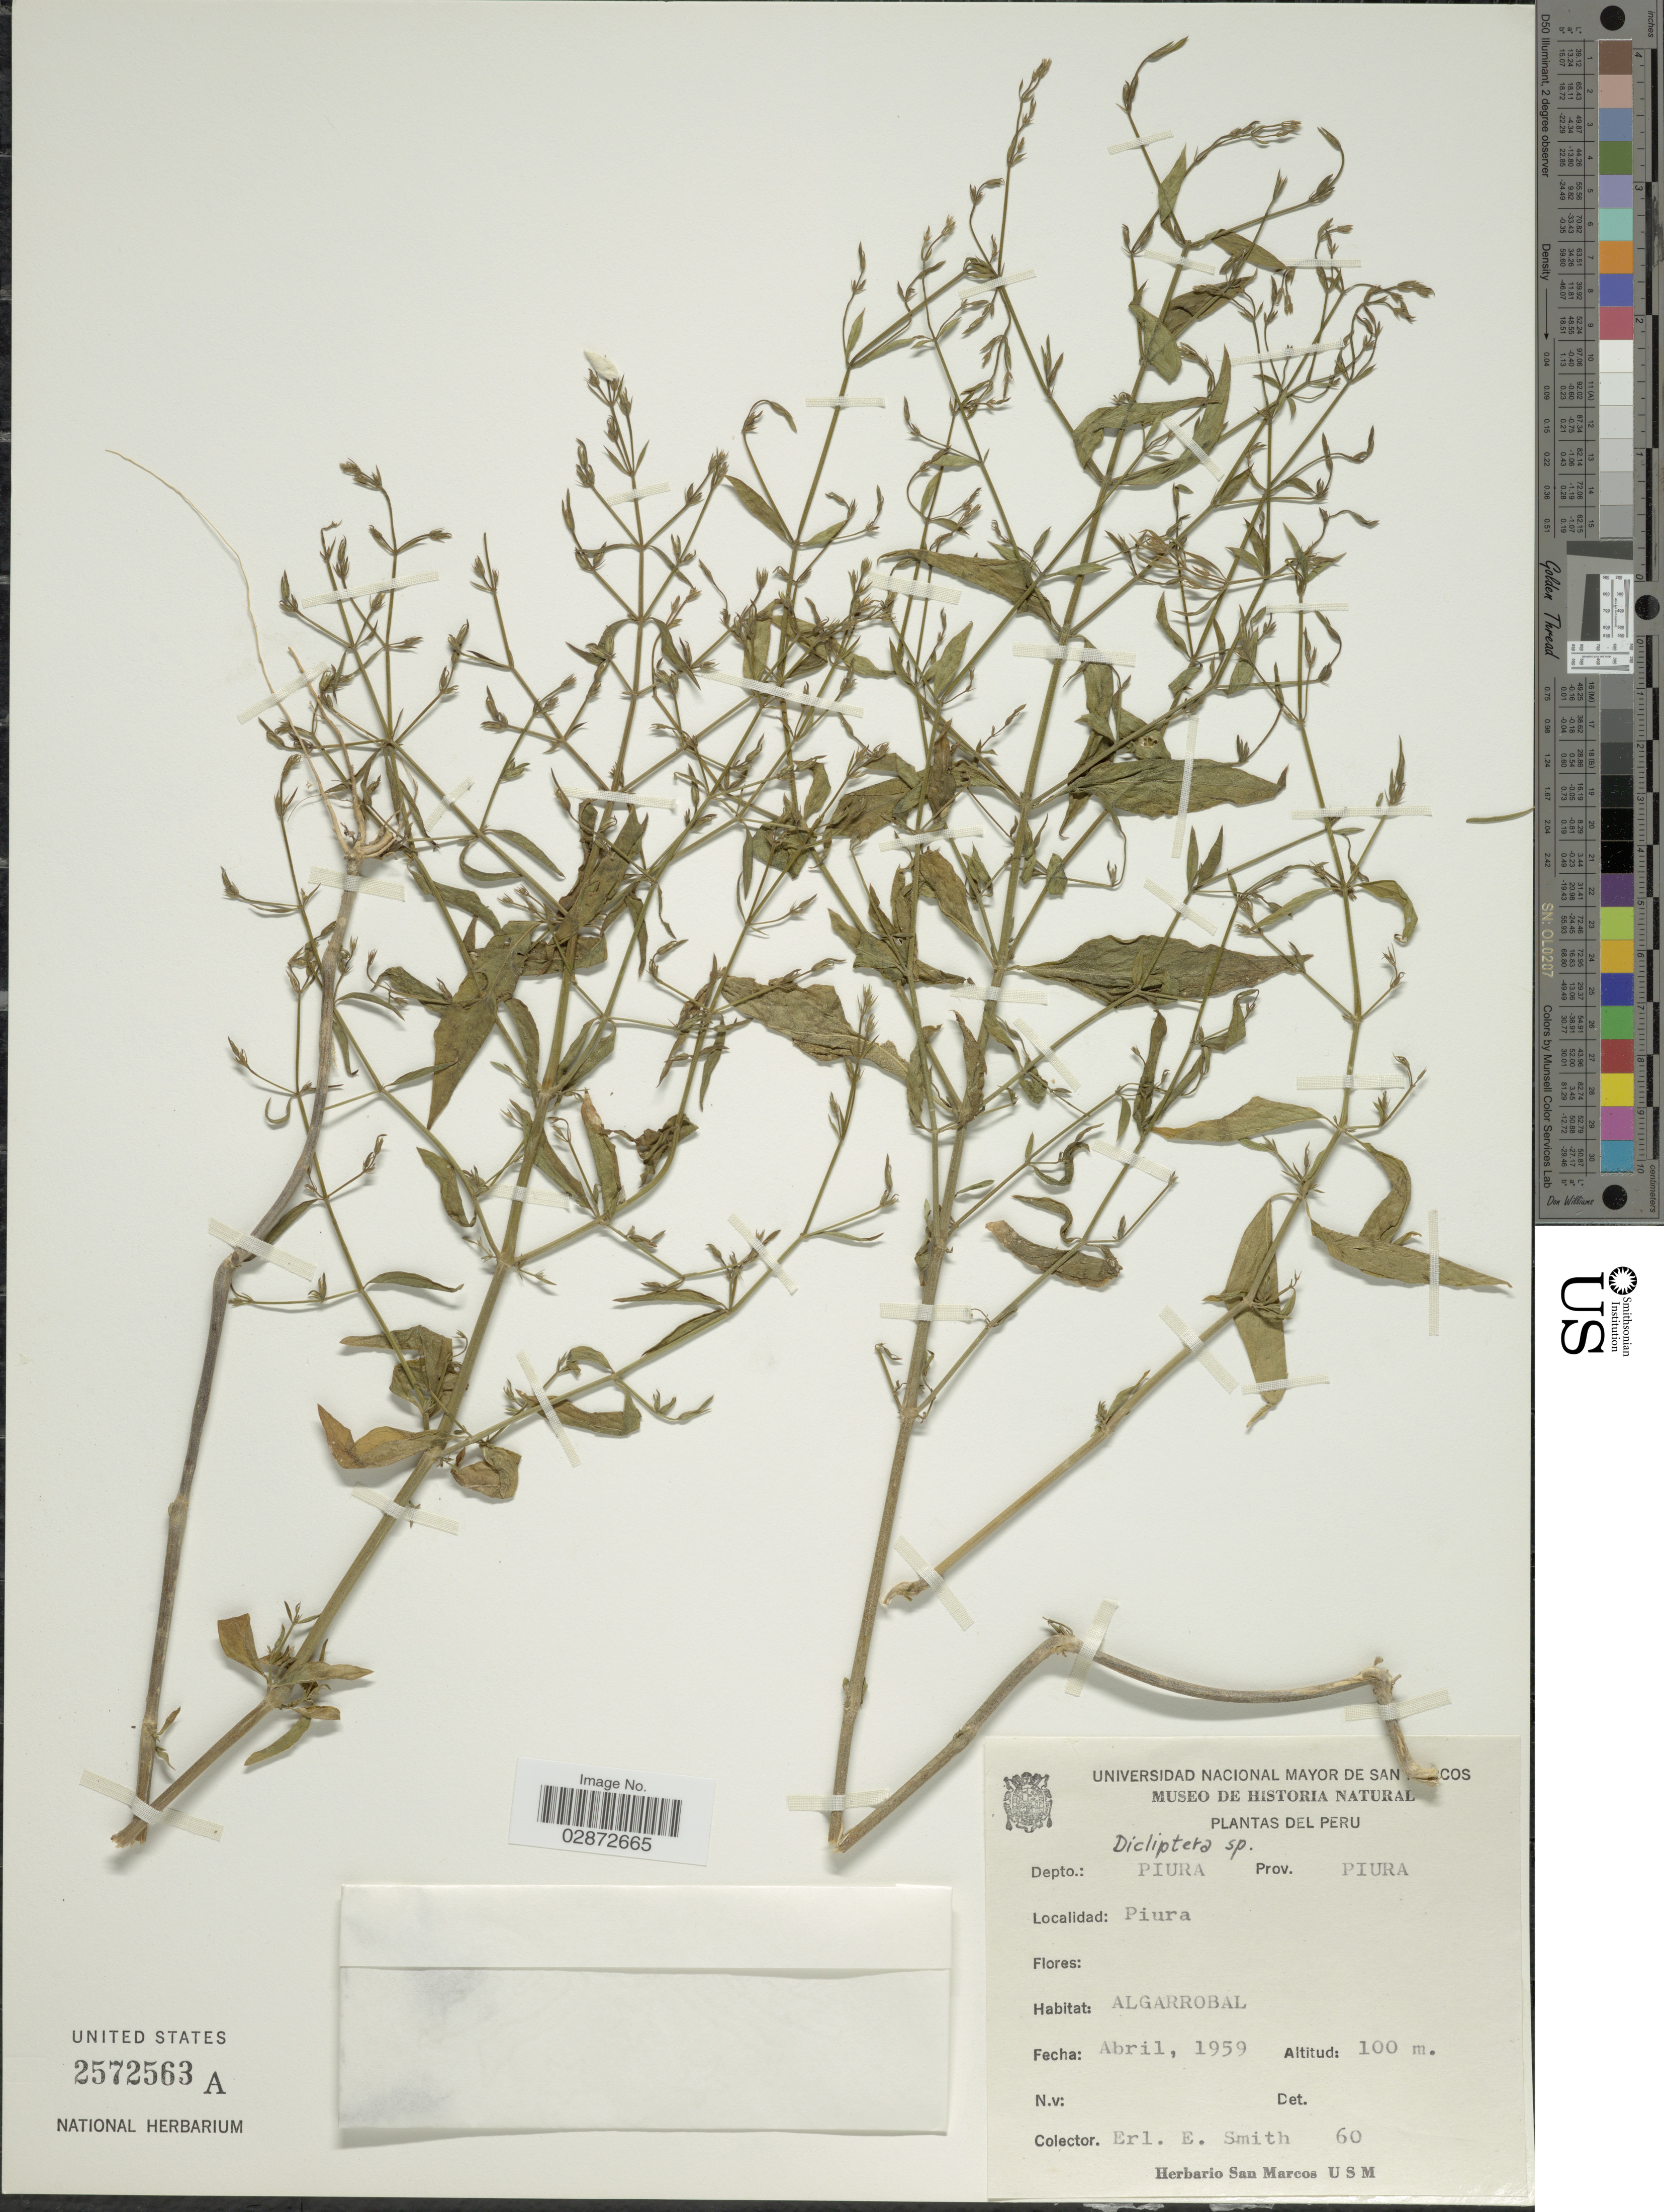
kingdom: Plantae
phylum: Tracheophyta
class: Magnoliopsida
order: Lamiales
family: Acanthaceae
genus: Dicliptera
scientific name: Dicliptera sp.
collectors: E. E. Smith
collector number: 60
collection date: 1959-04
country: Peru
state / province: Piura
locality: Depto.: Piura. Prov. Piura. Piura.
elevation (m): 100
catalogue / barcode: US 2572563A